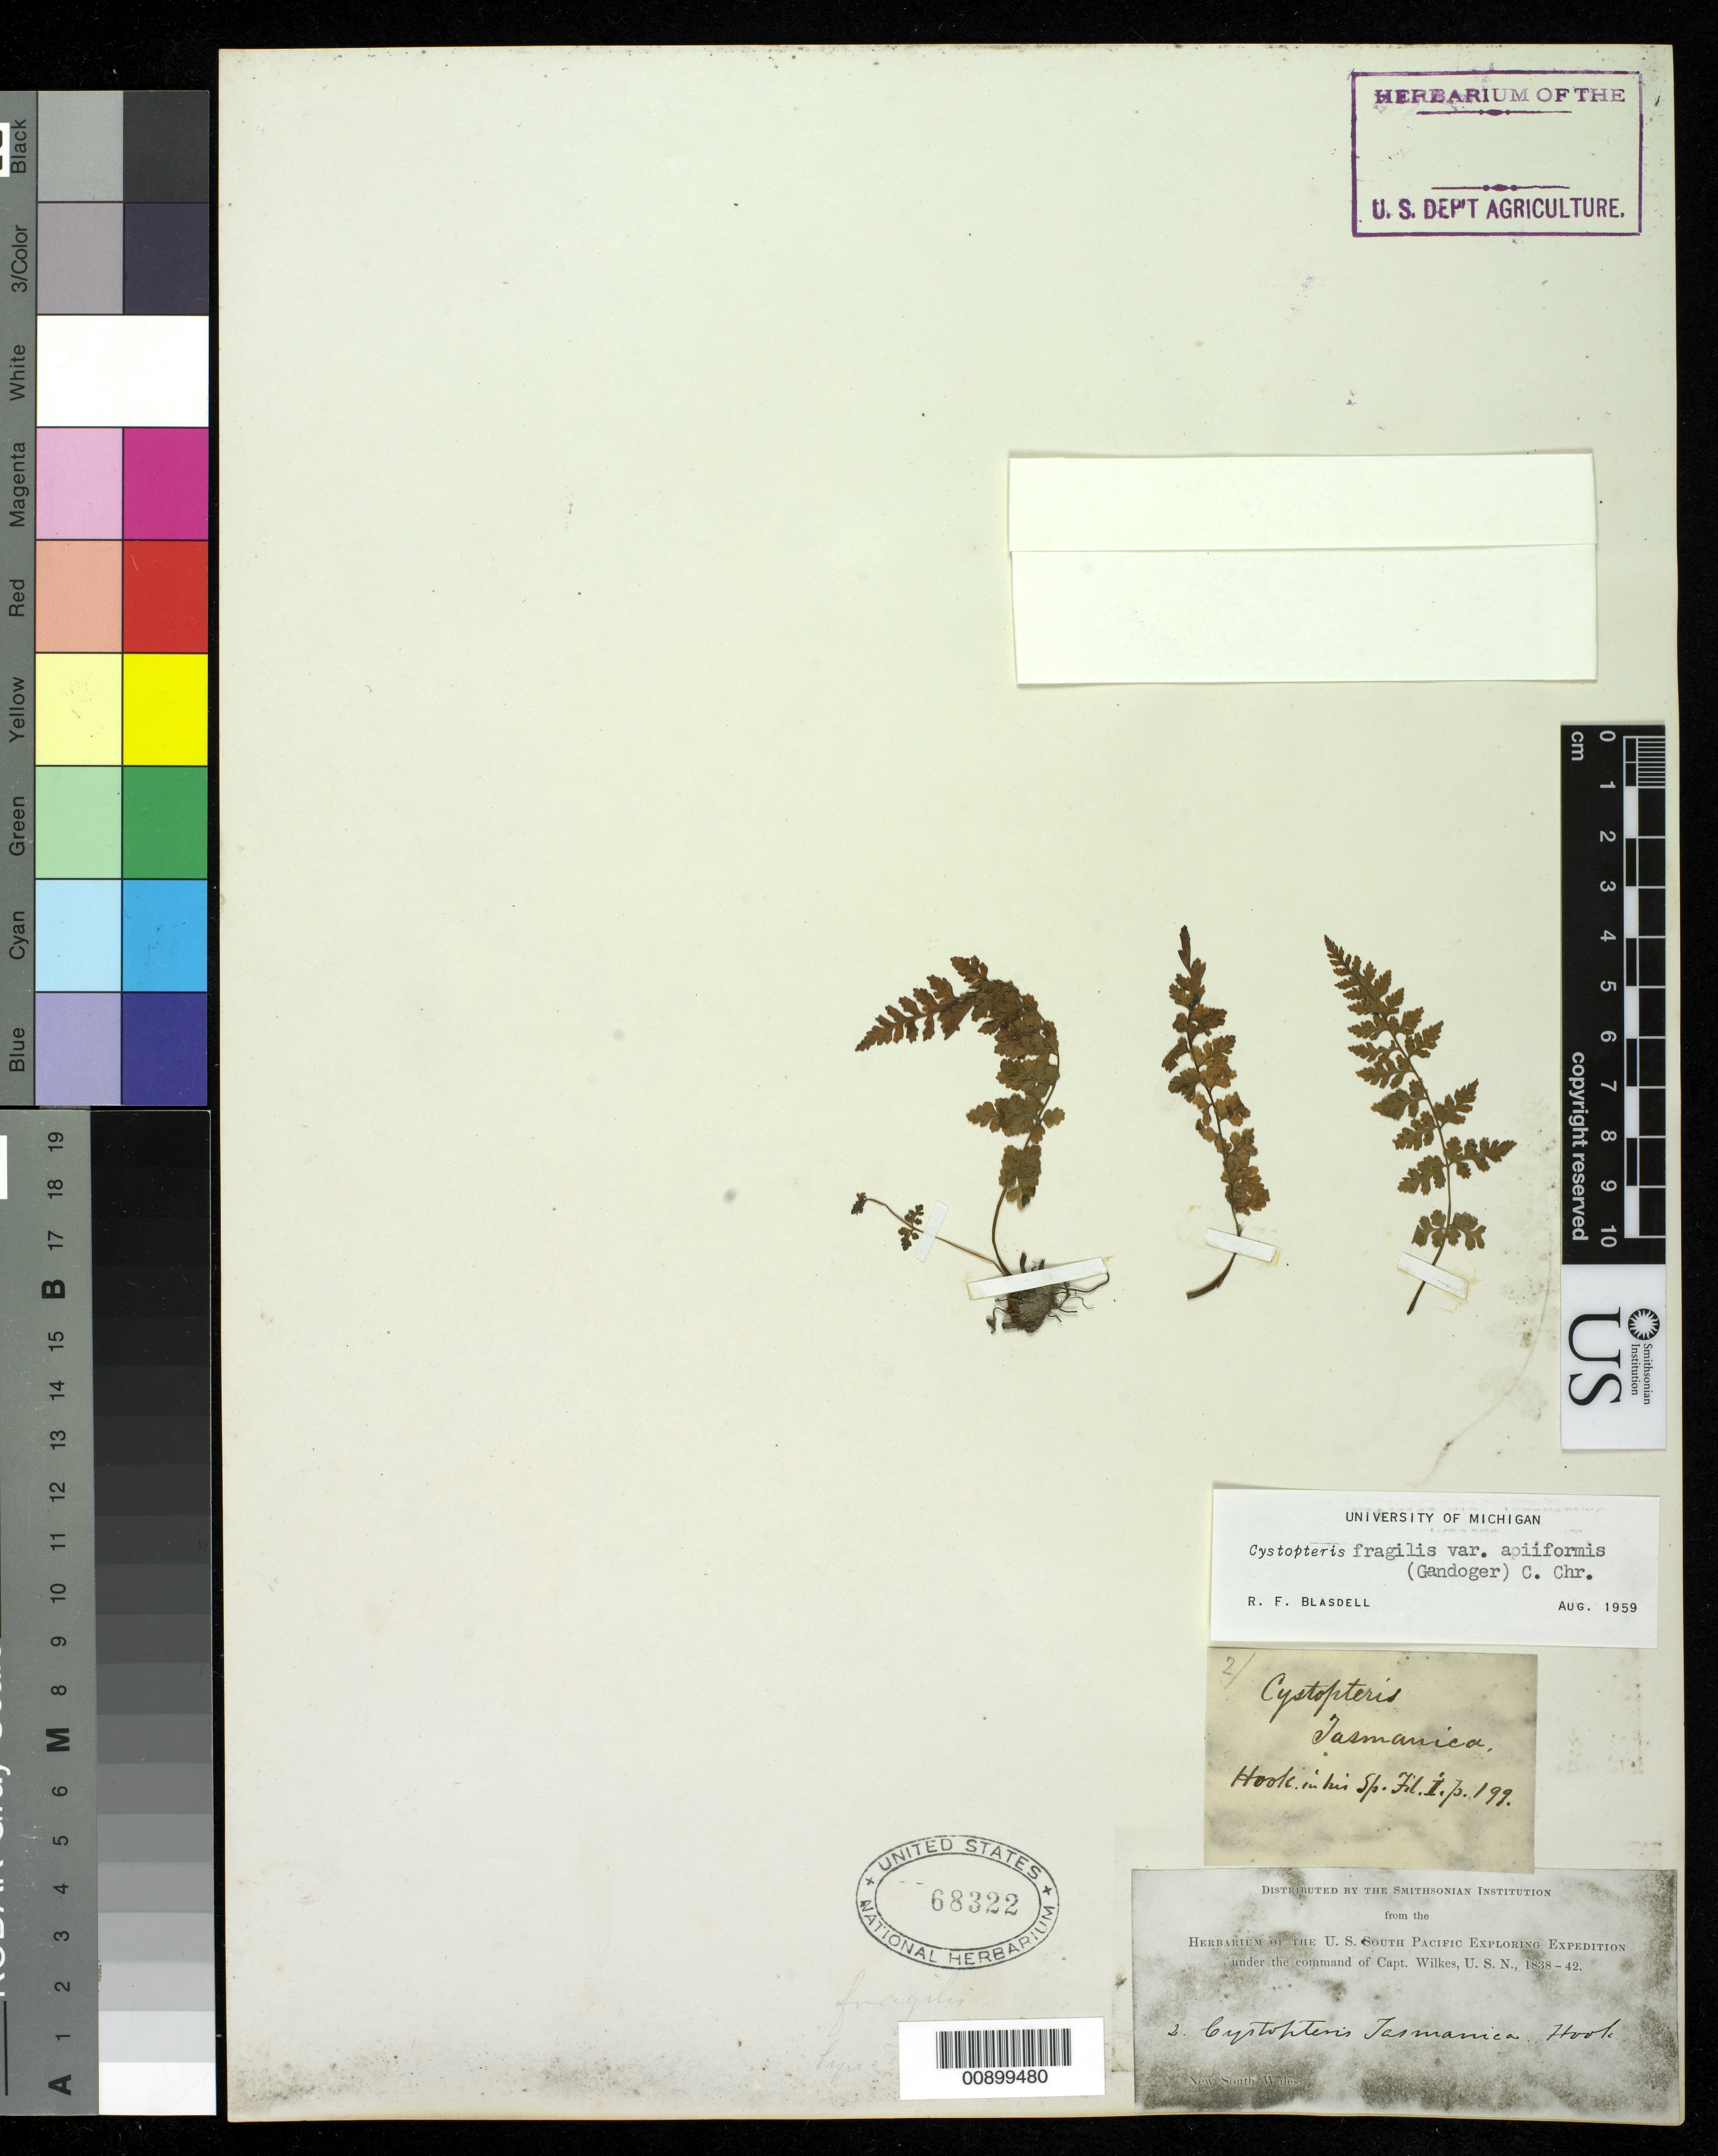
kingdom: Plantae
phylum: Tracheophyta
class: Polypodiopsida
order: Polypodiales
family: Cystopteridaceae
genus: Cystopteris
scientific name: Cystopteris fragilis var. apiiformis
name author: (Gand.) C. Chr.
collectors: Wilkes Explor. Exped.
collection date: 1838/1842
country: Australia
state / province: New South Wales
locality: New South Wales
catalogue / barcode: US 68322